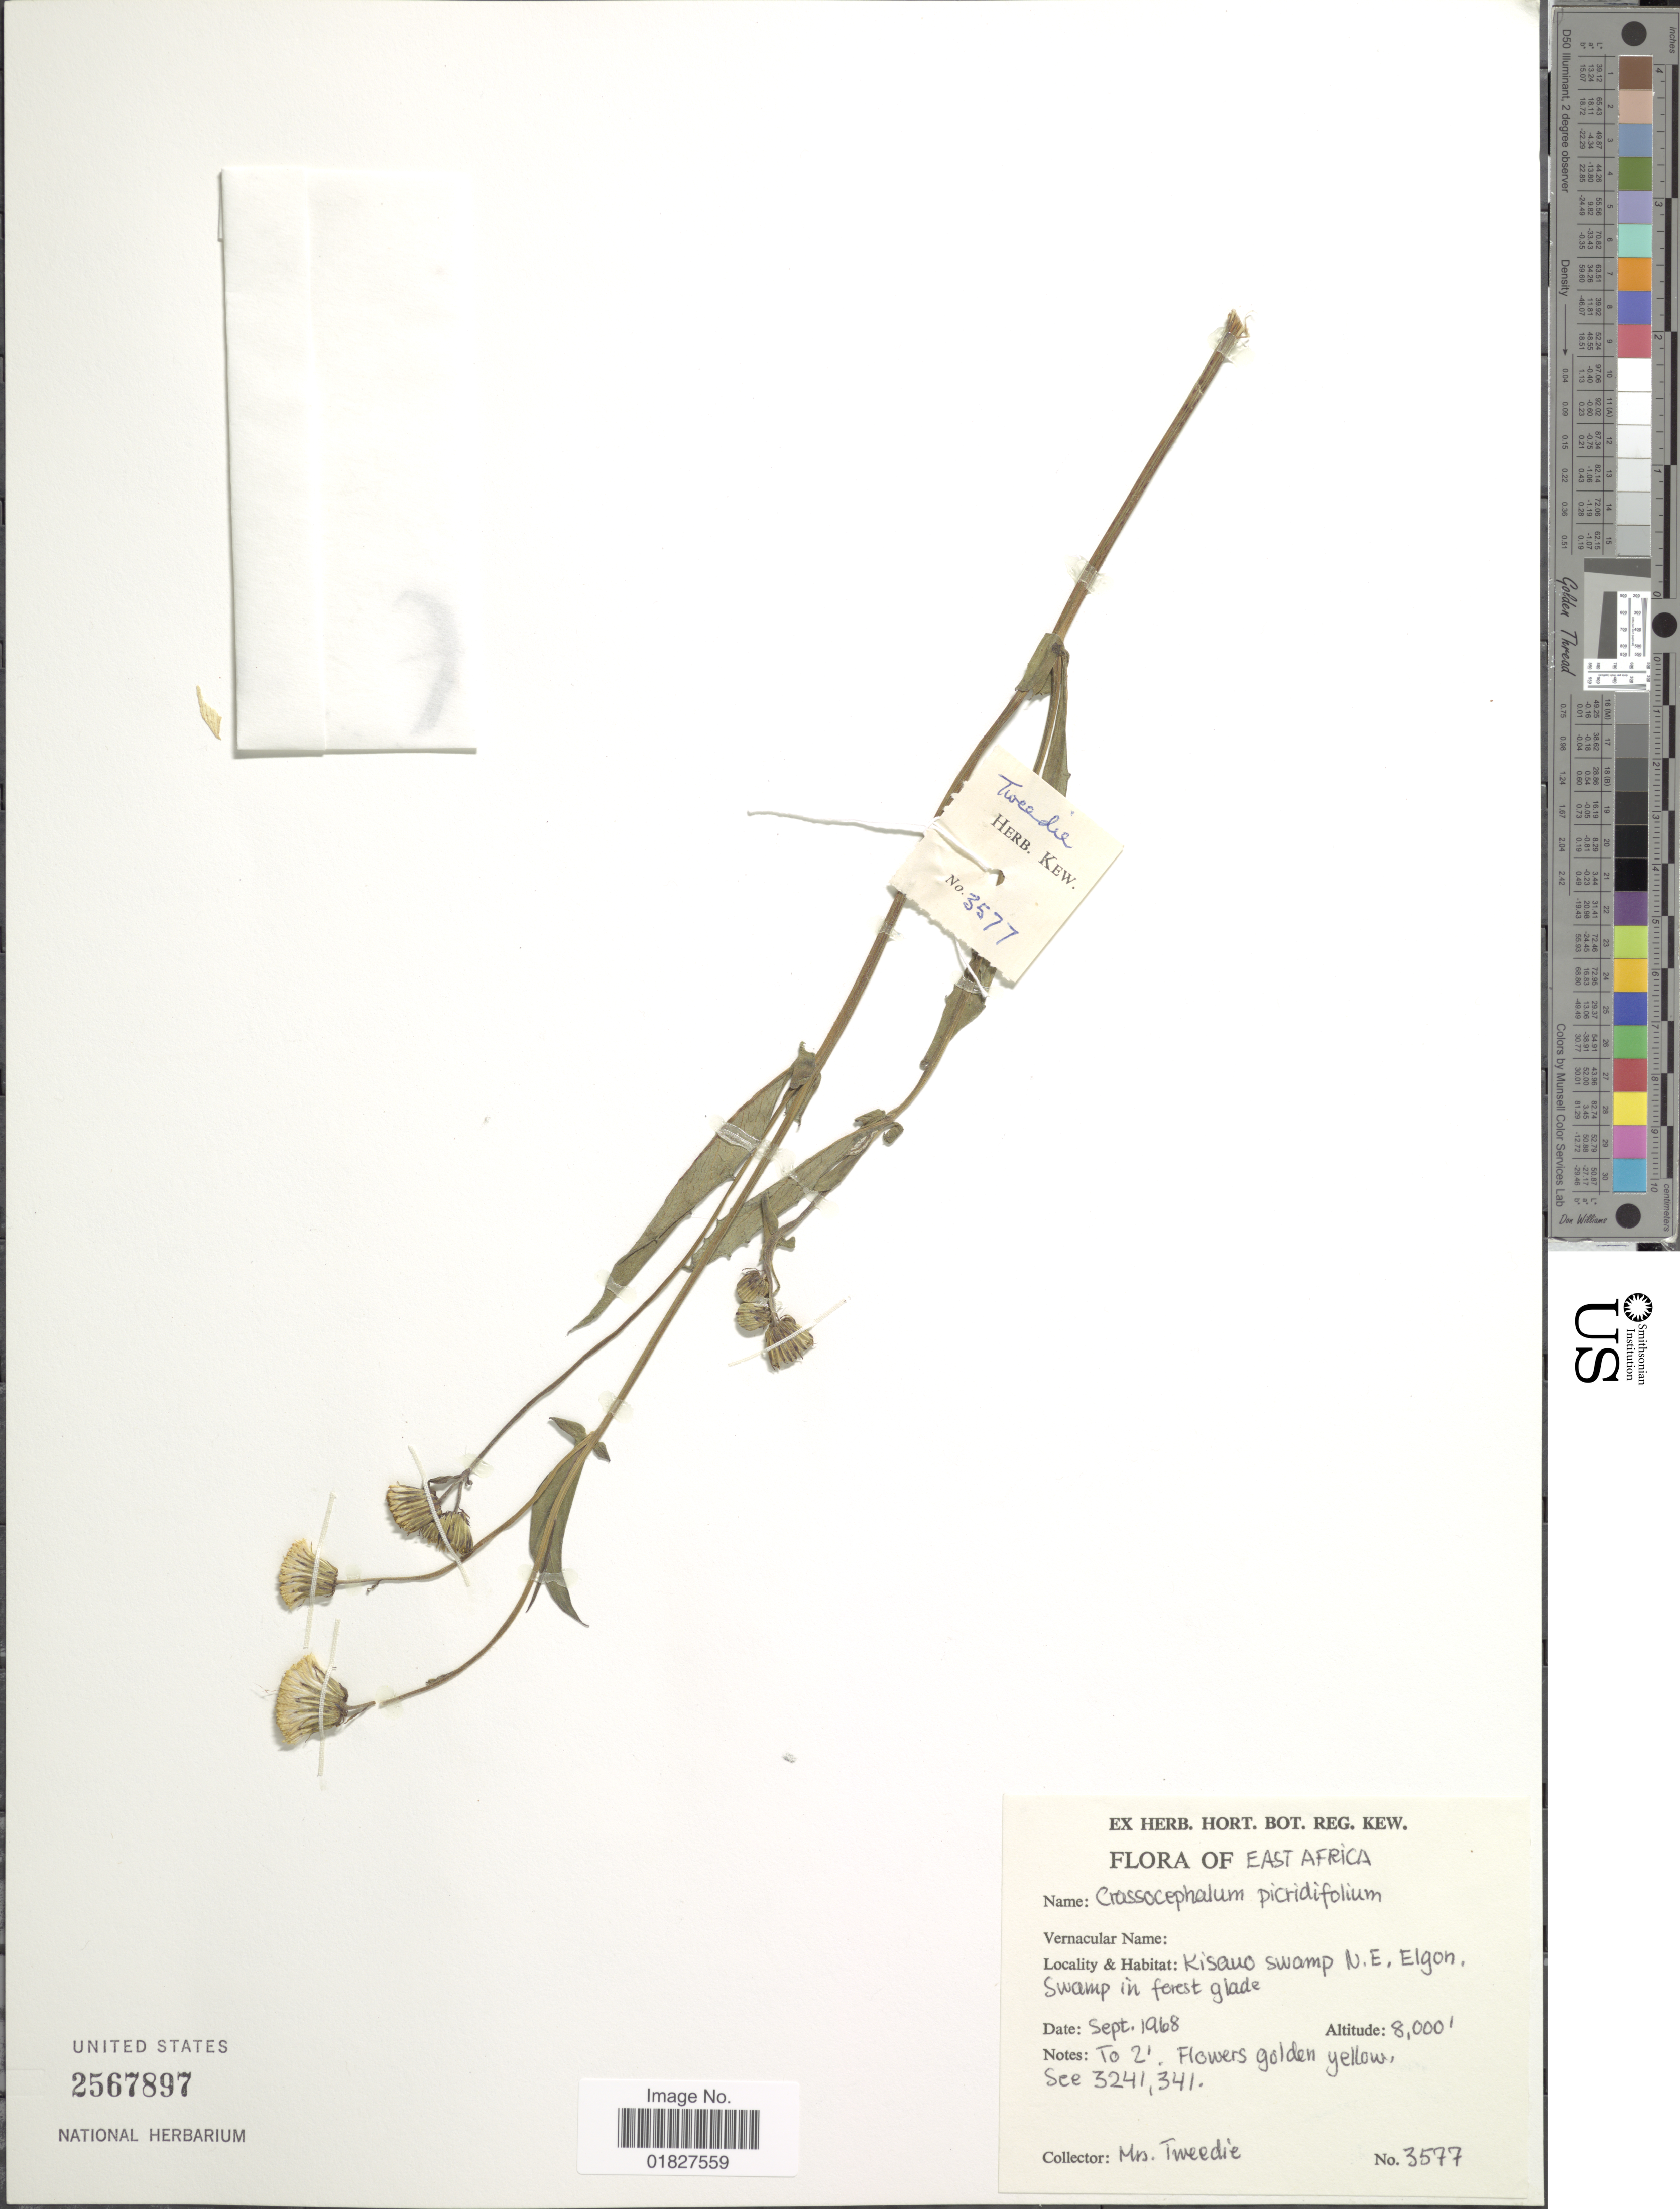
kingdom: Plantae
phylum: Tracheophyta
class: Magnoliopsida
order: Asterales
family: Asteraceae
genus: Crassocephalum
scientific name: Crassocephalum picridifolium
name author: (DC.) S. Moore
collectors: -- Tweedie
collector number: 3577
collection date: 1968-09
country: Kenya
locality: East Africa, Kitale, Swamp N. E. Elgon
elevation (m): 2438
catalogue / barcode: US 2567897